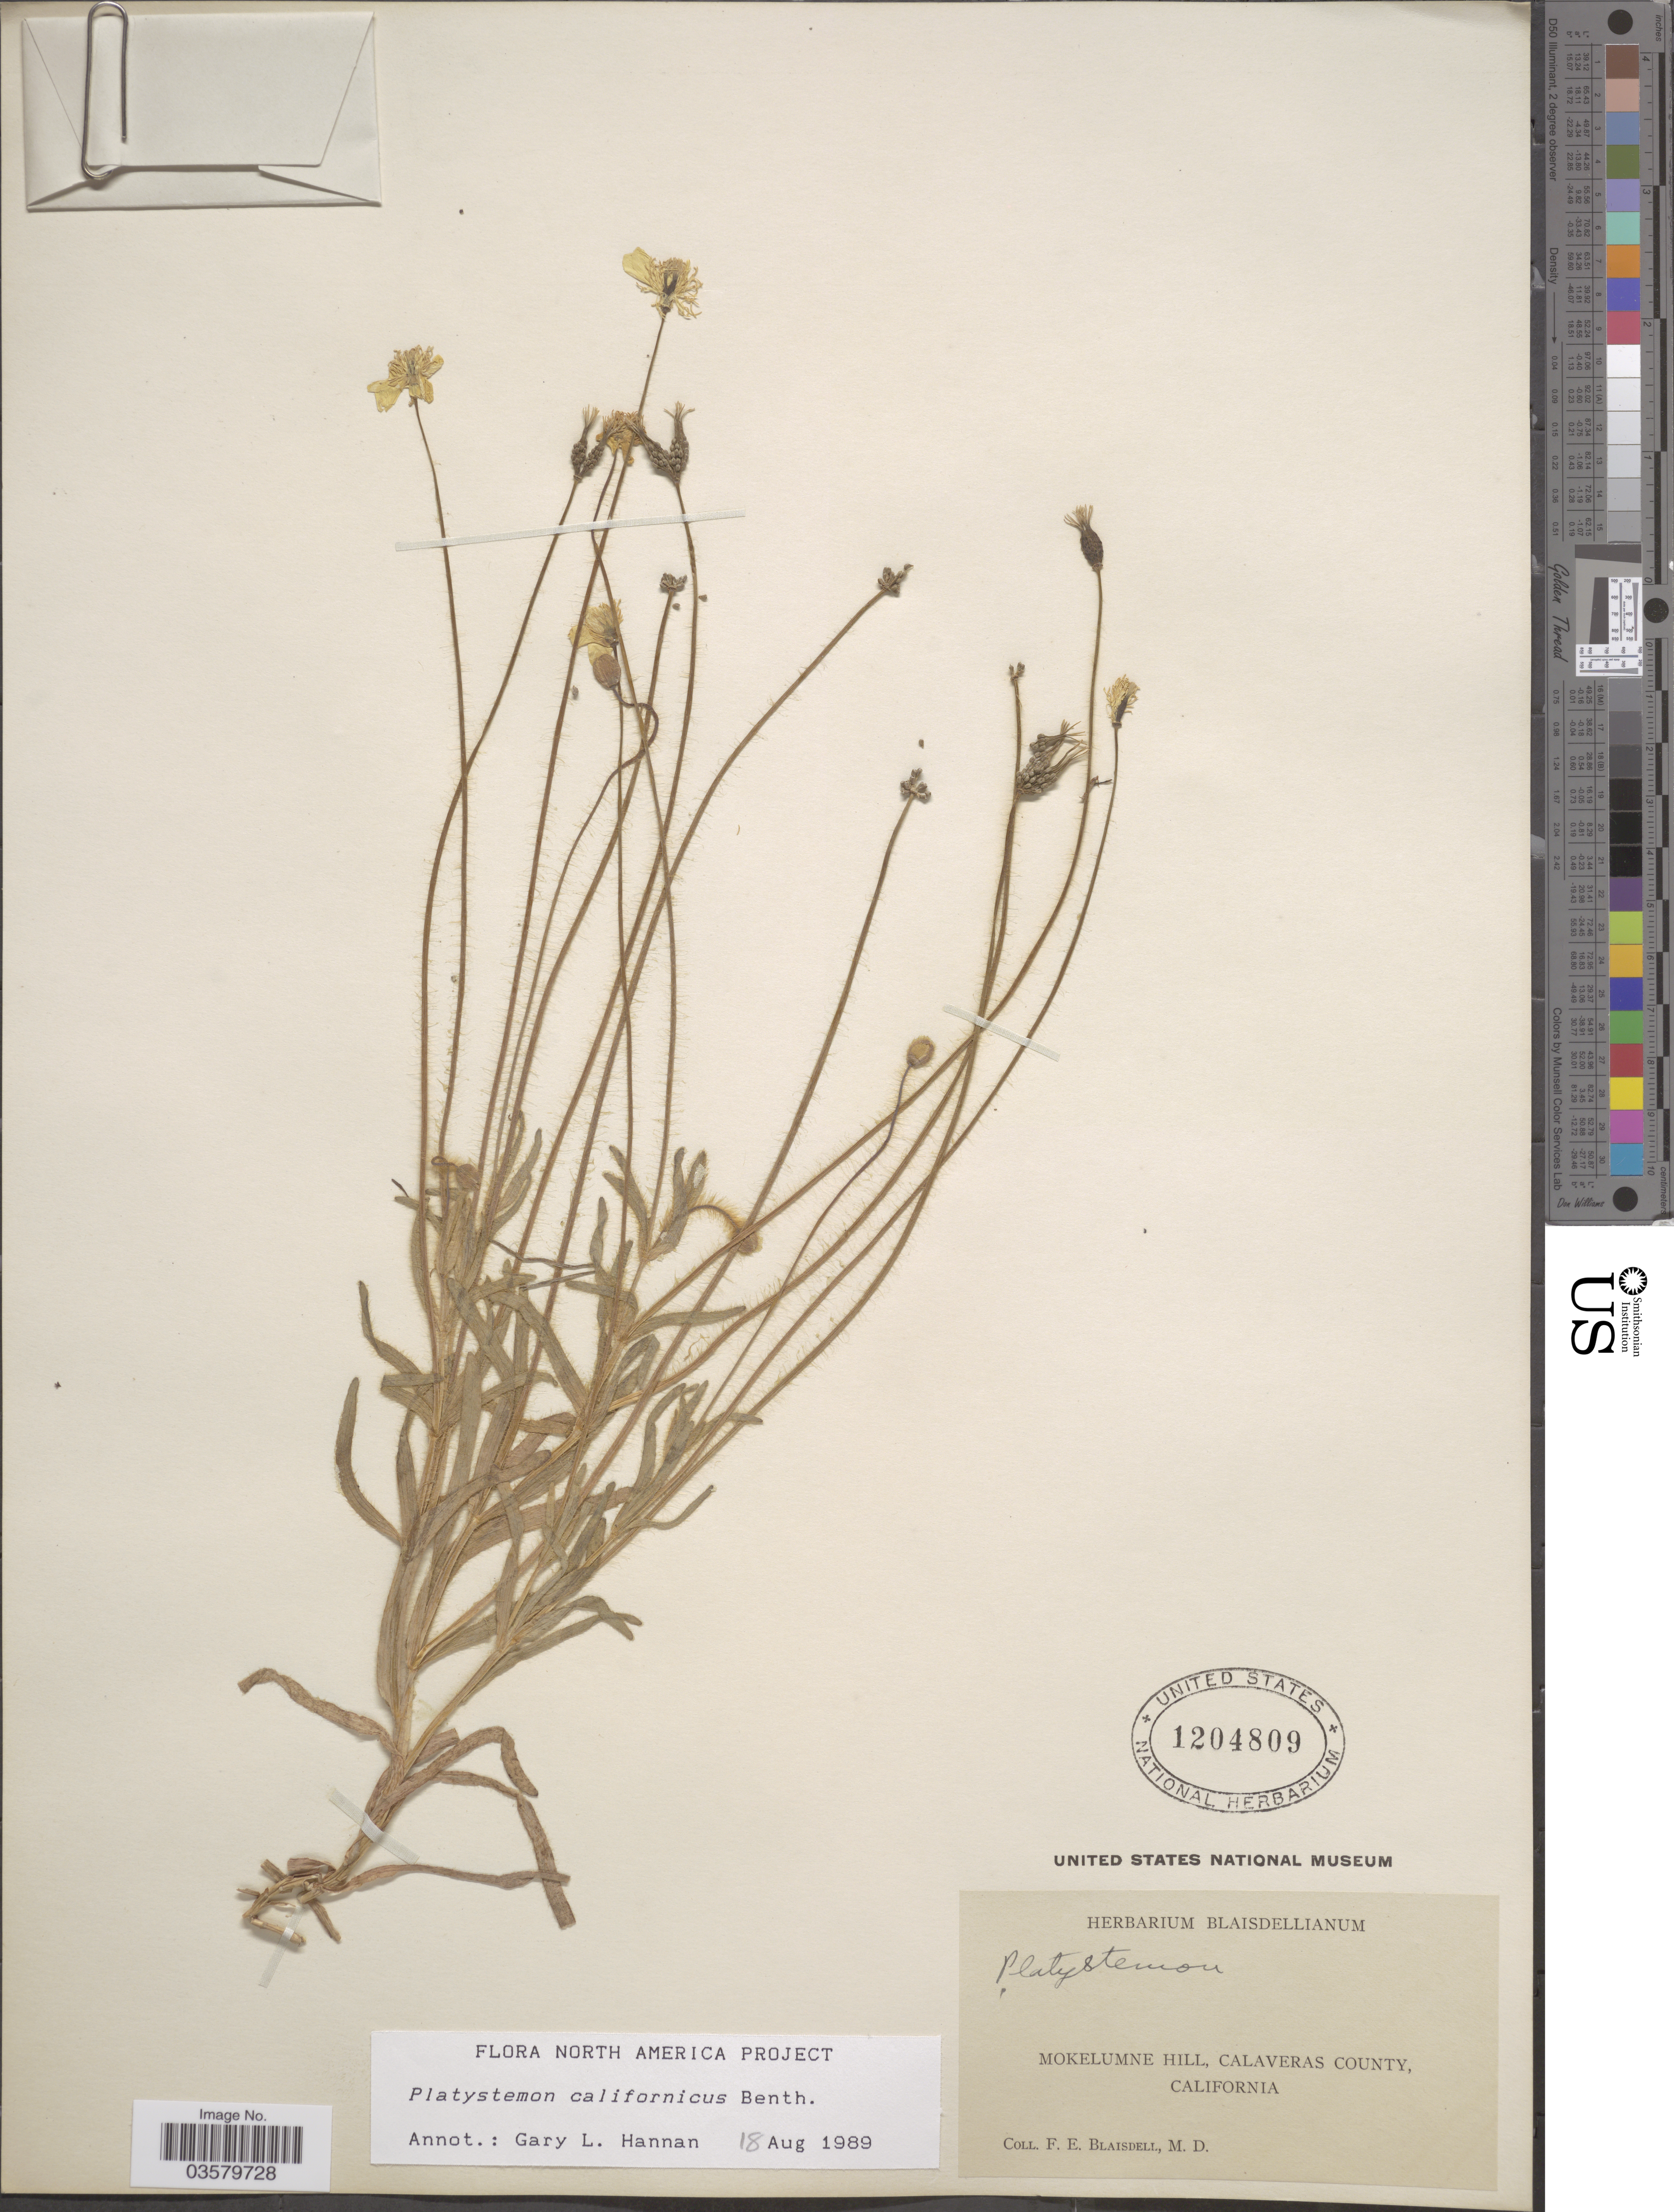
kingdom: Plantae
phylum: Tracheophyta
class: Magnoliopsida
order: Ranunculales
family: Papaveraceae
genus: Platystemon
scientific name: Platystemon californicus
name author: Benth.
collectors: F. Blaisdell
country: United States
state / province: California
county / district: Calaveras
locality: Mokelumne Hill, Calaveras County.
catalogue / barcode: US 1204809